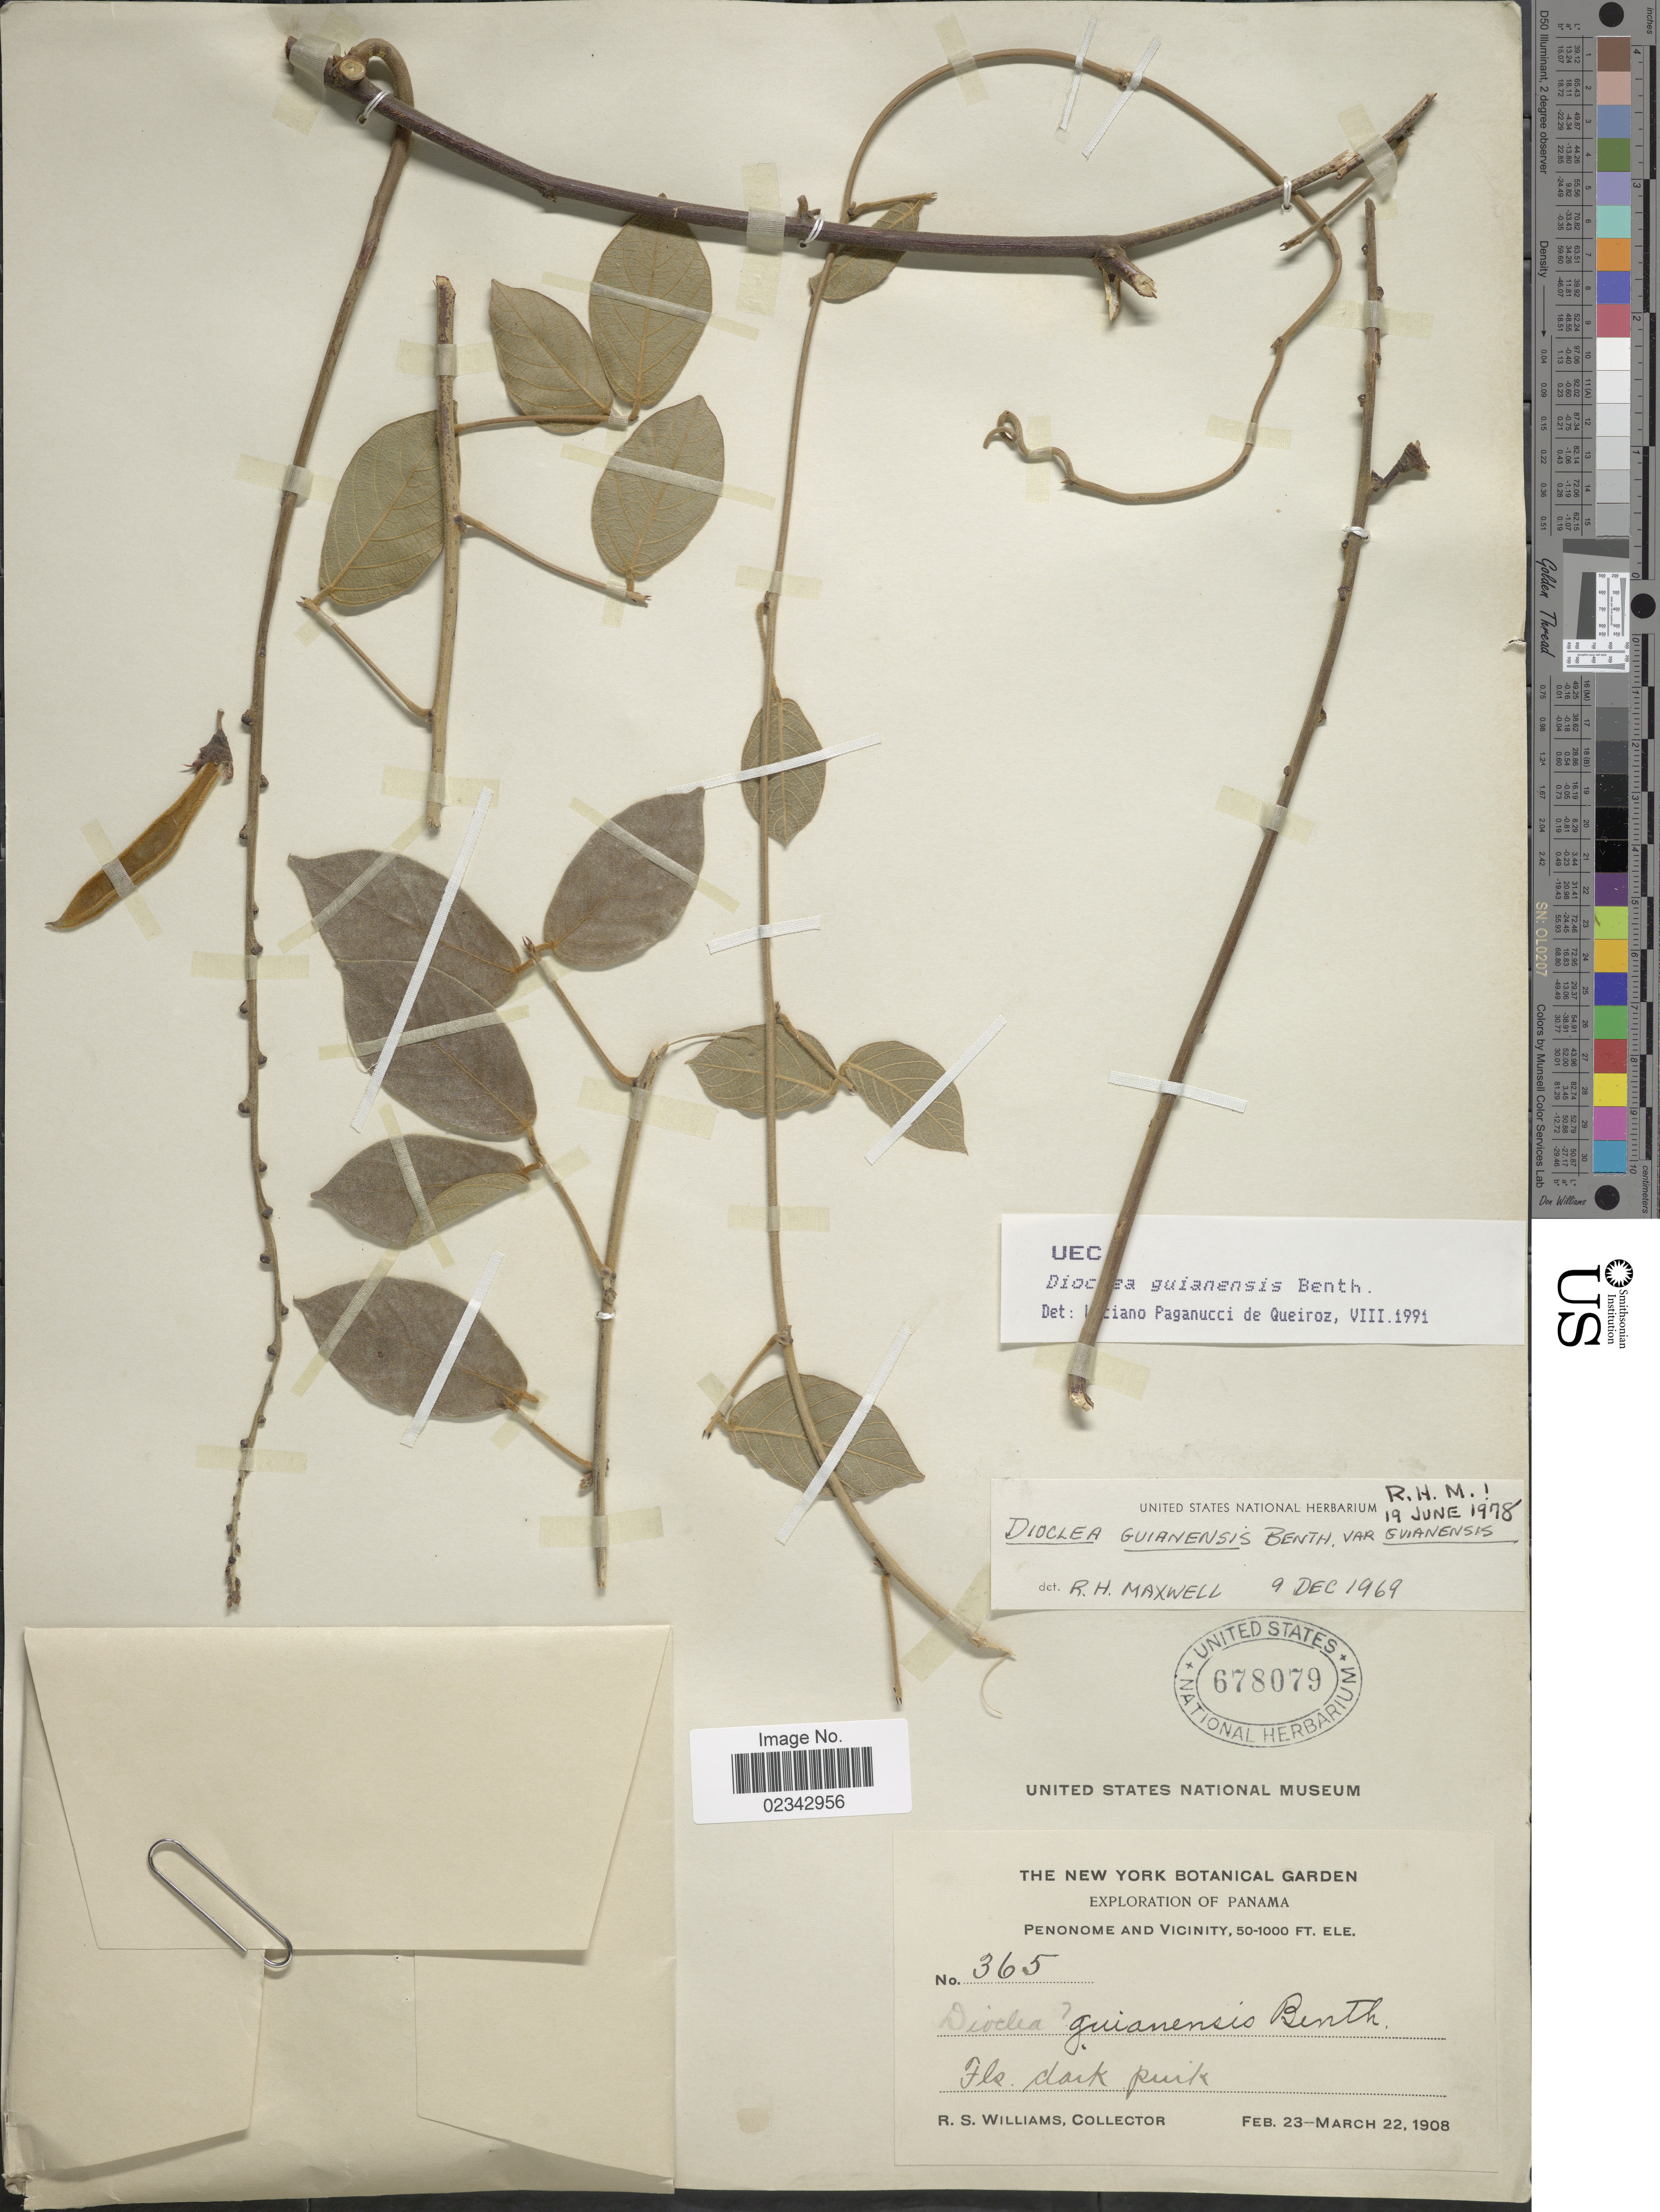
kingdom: Plantae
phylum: Tracheophyta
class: Magnoliopsida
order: Fabales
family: Fabaceae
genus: Dioclea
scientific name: Dioclea guianensis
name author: Benth.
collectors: R. S. Williams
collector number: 365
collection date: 1908-02-23/1908-03-22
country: Panama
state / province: Coclé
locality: Penonome and Vicinity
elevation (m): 15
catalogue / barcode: US 678079